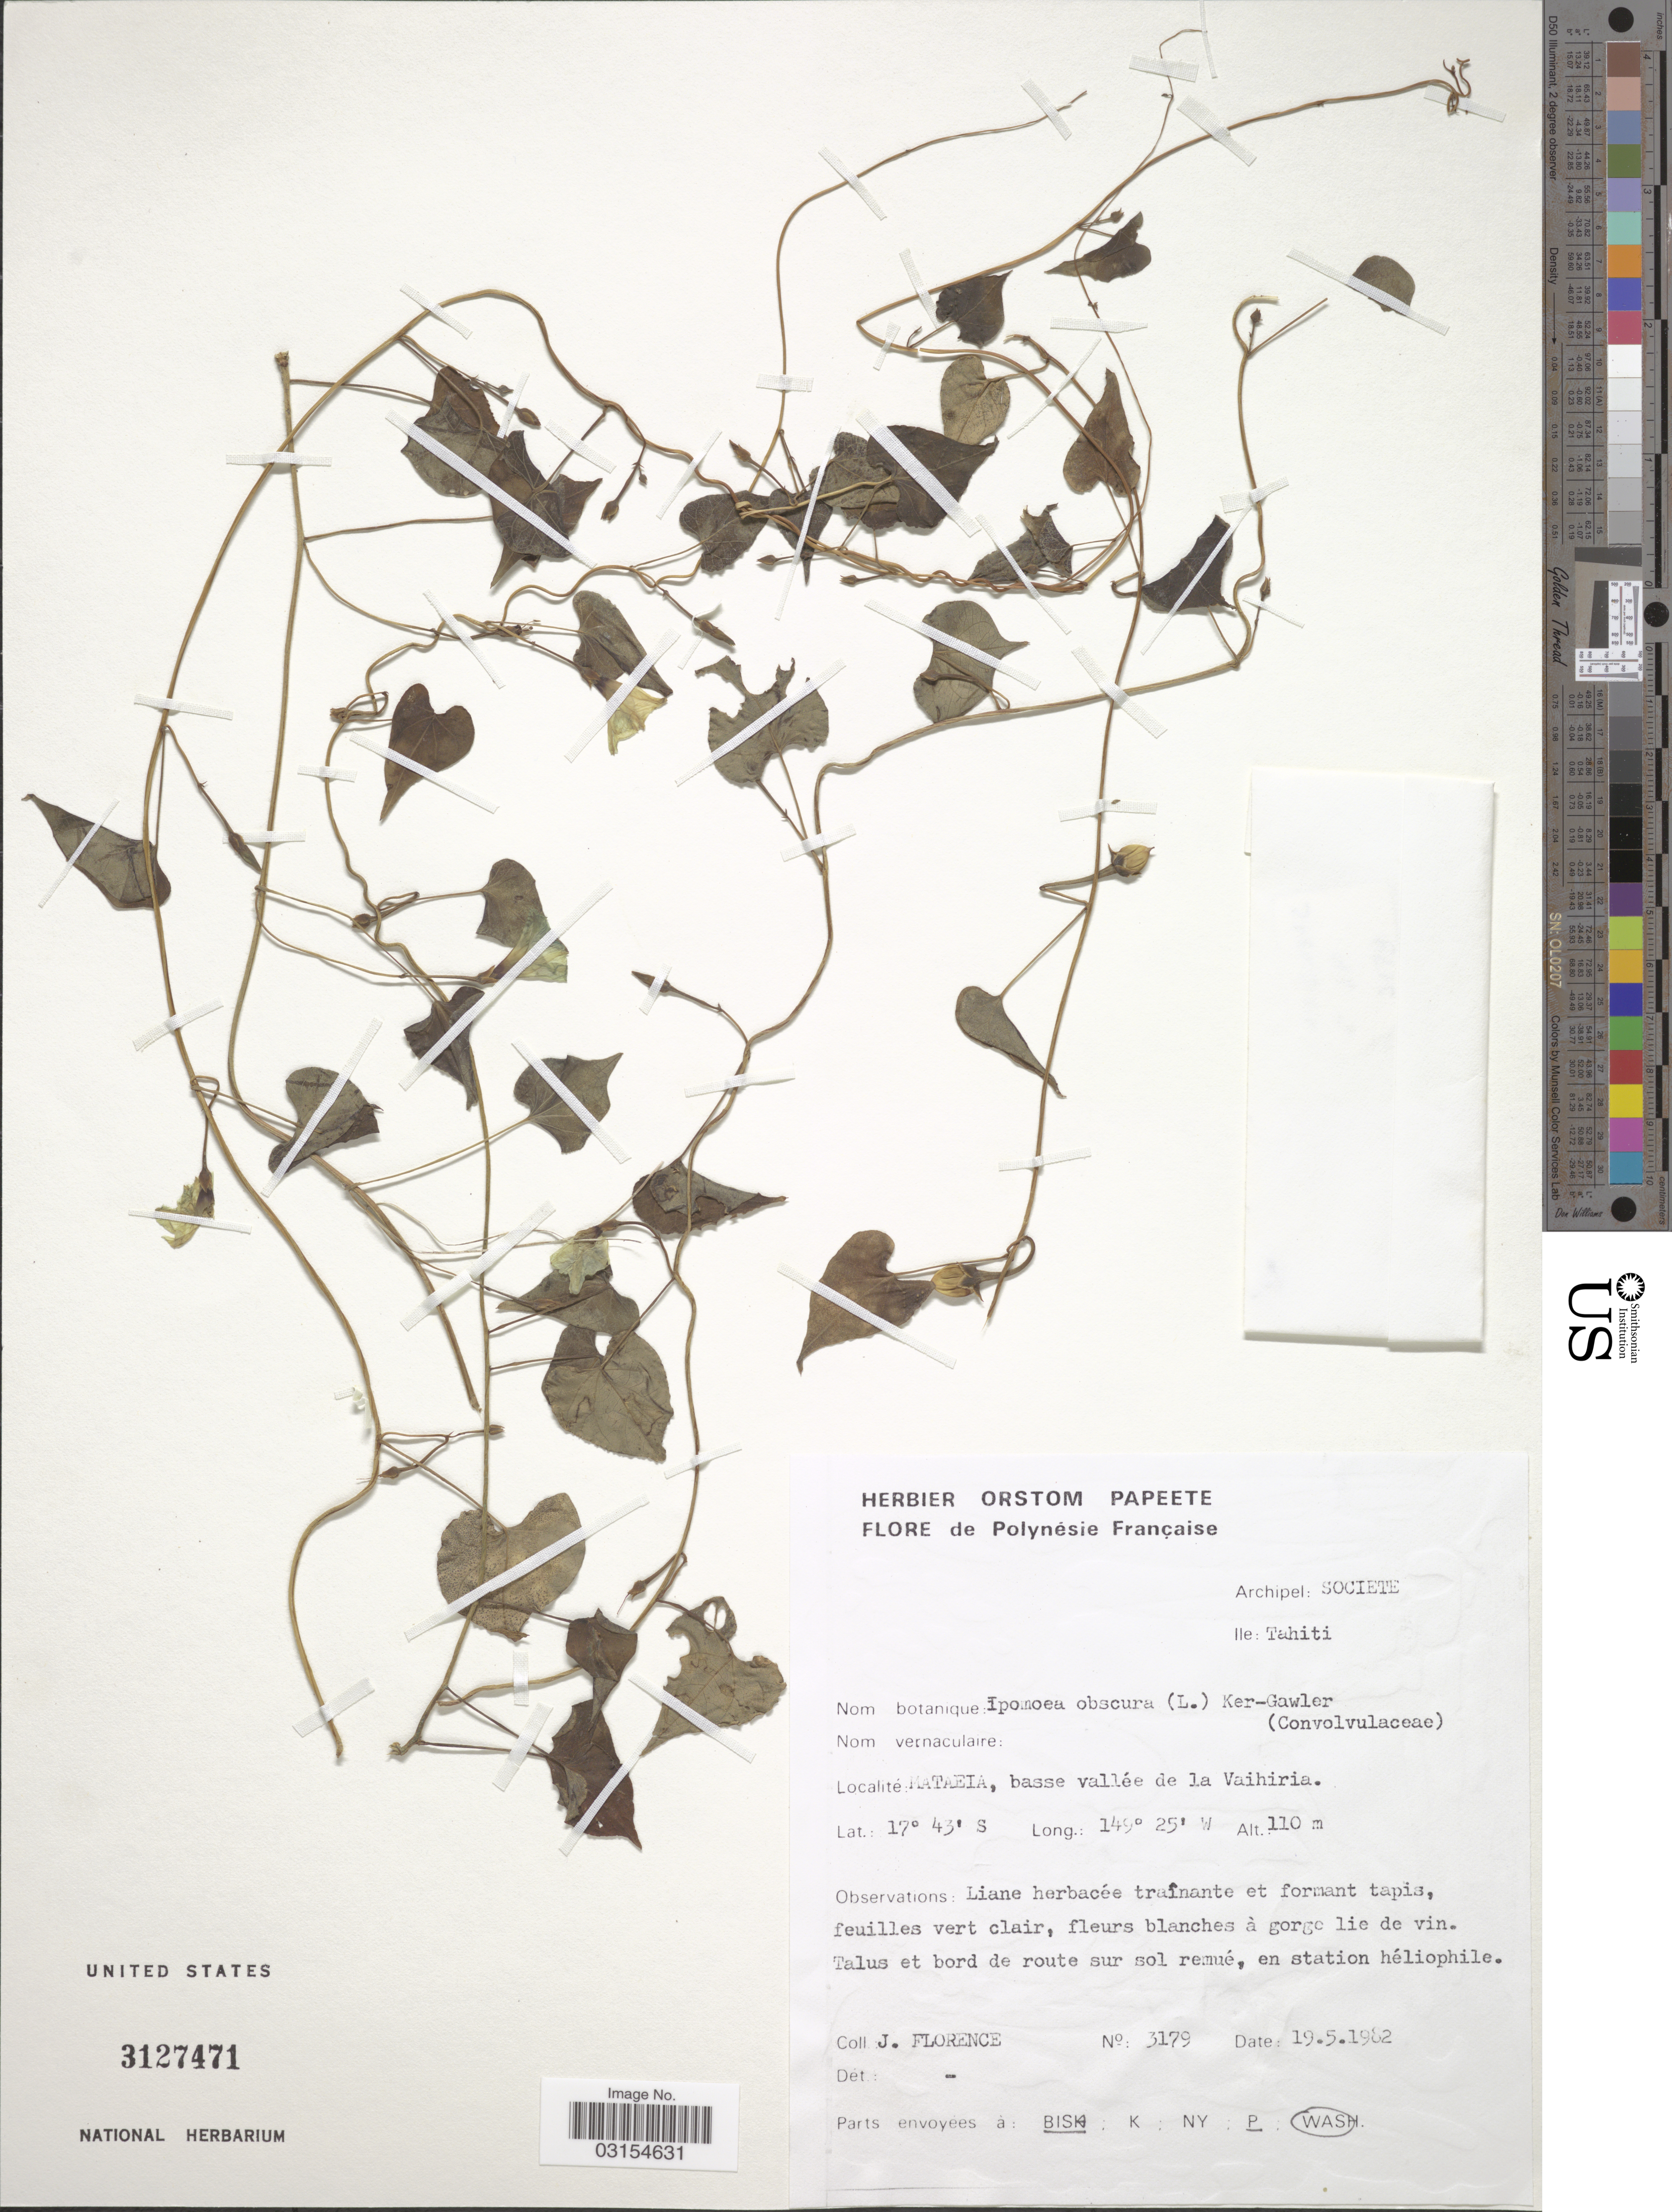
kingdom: Plantae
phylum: Tracheophyta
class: Magnoliopsida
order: Solanales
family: Convolvulaceae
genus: Ipomoea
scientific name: Ipomoea obscura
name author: (L.) Ker Gawl.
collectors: J. Florence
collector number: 3179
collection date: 1982-05-19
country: French Polynesia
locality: Archipel: Societe. Ile: Tahiti. Mataeia, basse vallée de la Vaihiria.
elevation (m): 110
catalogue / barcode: US 3127471